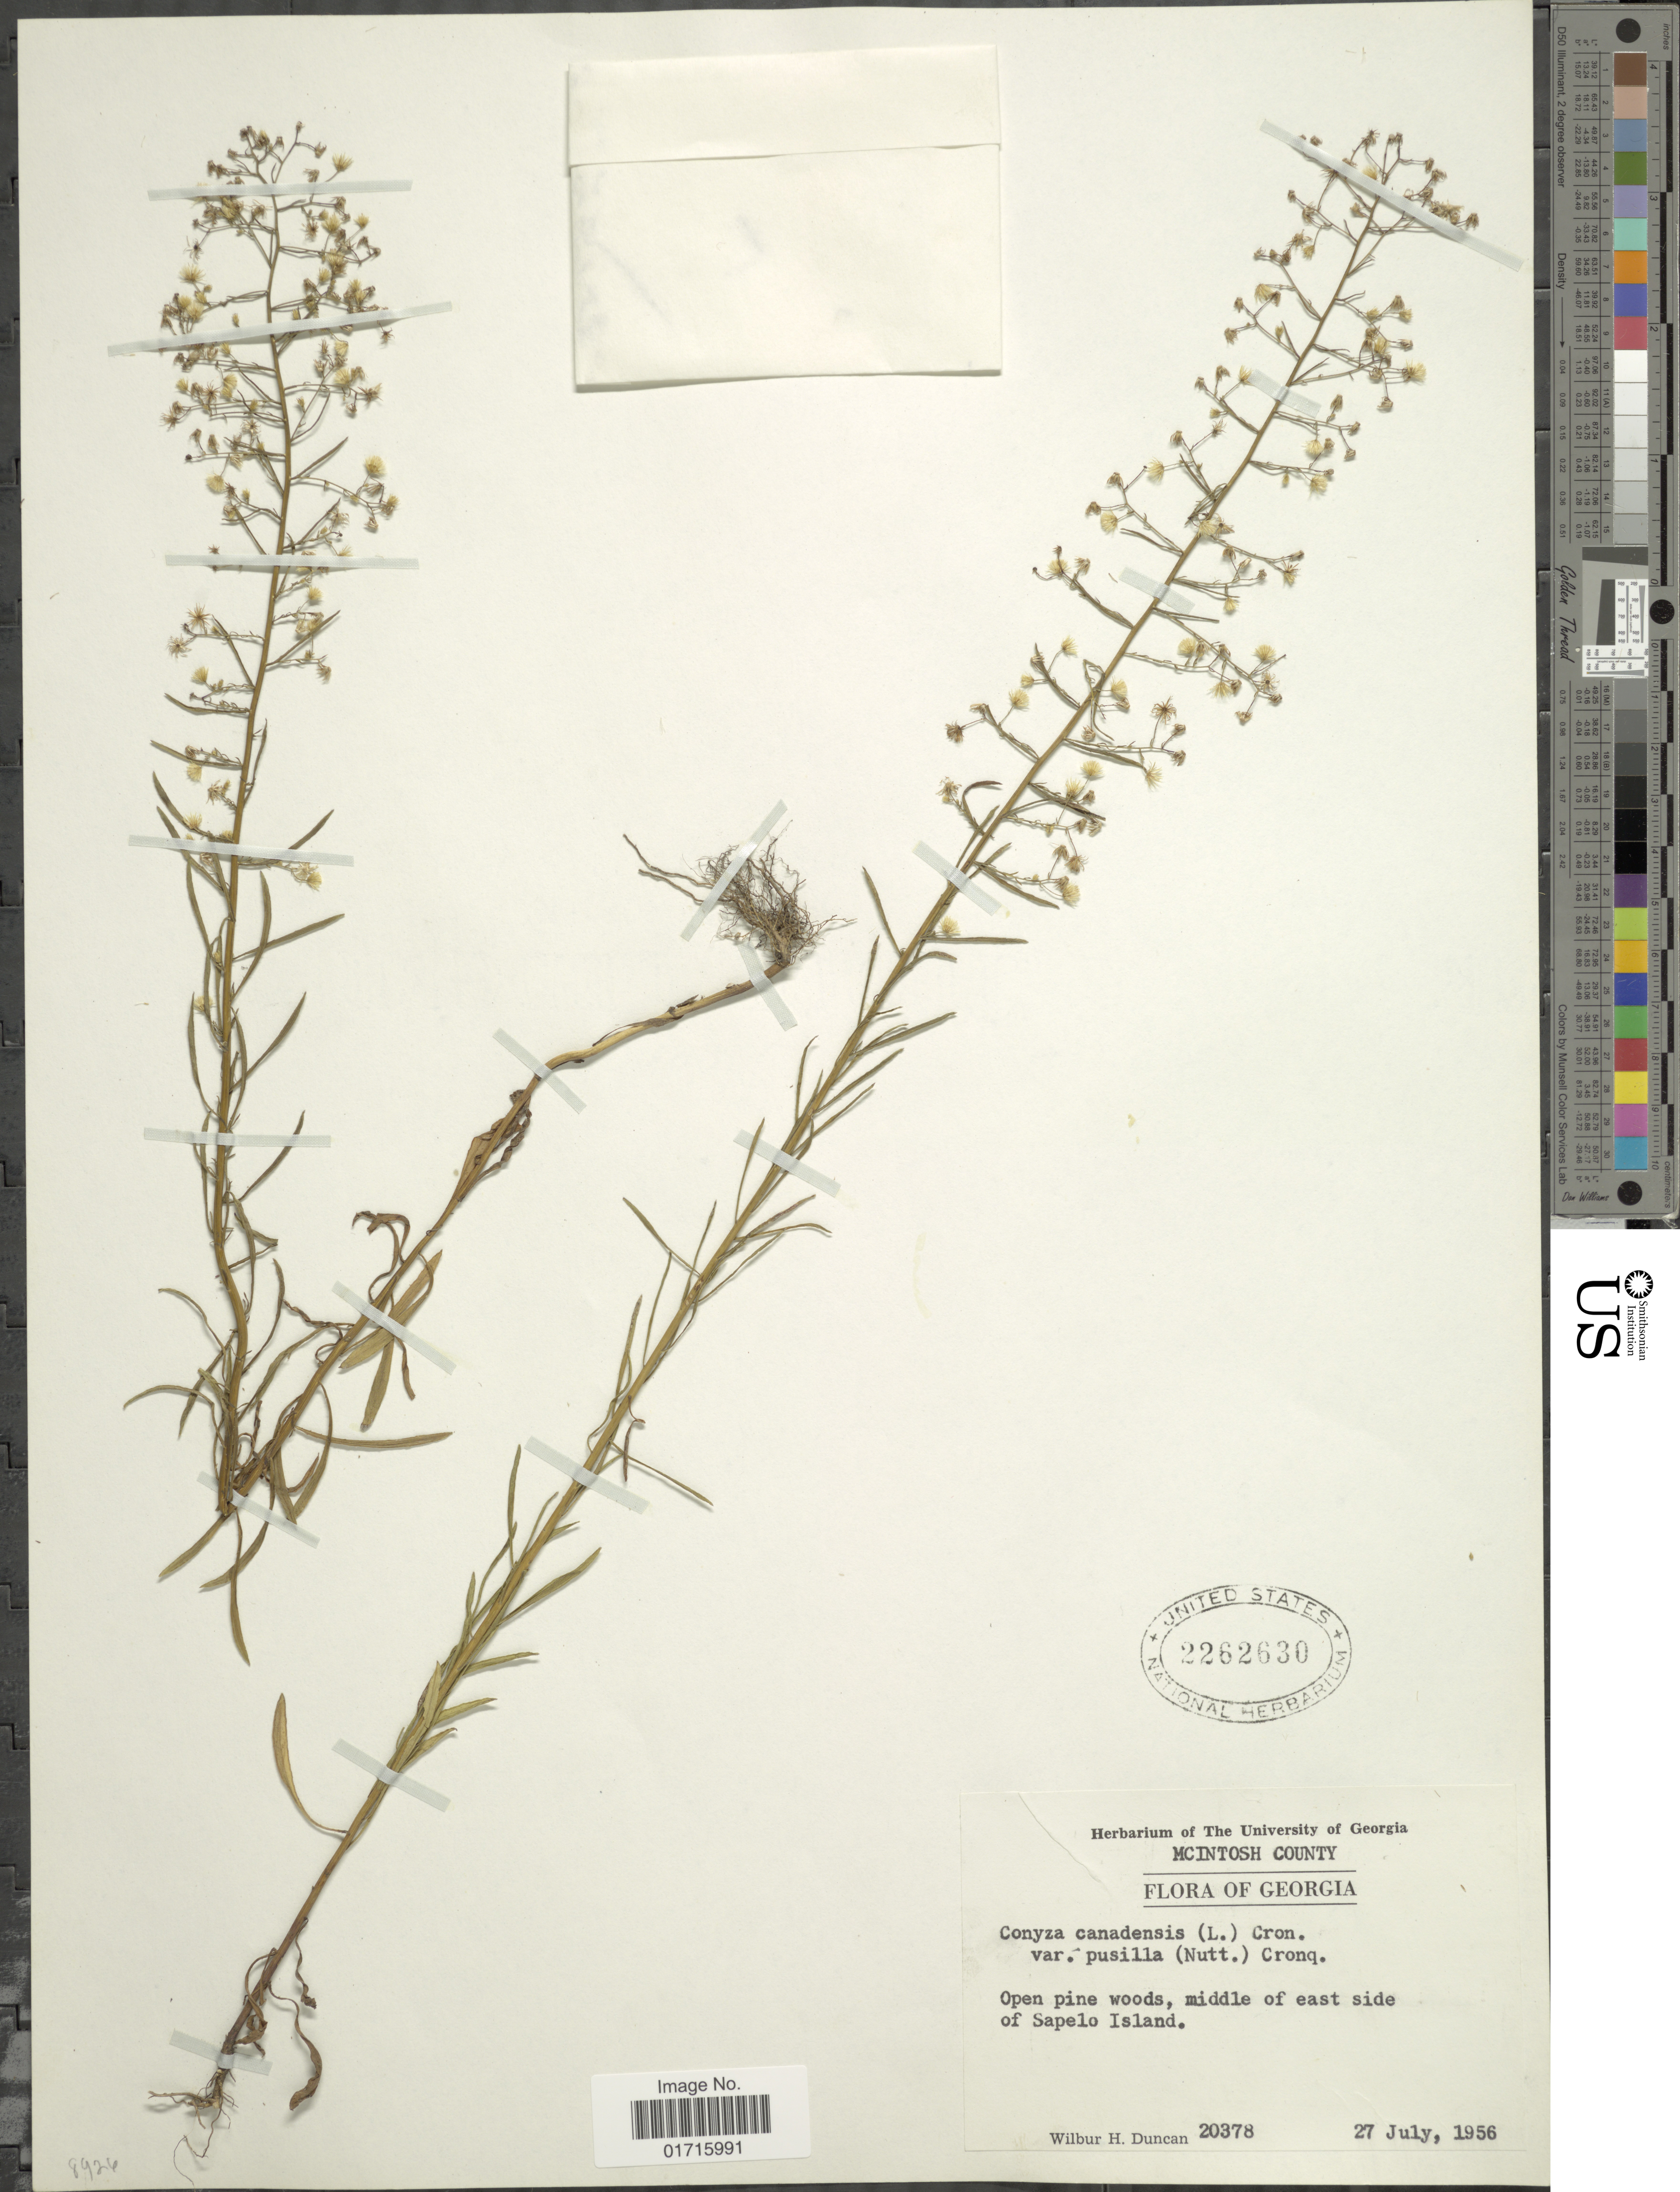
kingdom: Plantae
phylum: Tracheophyta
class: Magnoliopsida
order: Asterales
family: Asteraceae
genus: Conyza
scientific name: Conyza canadensis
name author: (L.) Cronq.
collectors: W. H. Duncan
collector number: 20378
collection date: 1956-07-27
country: United States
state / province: Georgia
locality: McIntosh County, Middle east side of Sapelo Island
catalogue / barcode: US 2262630